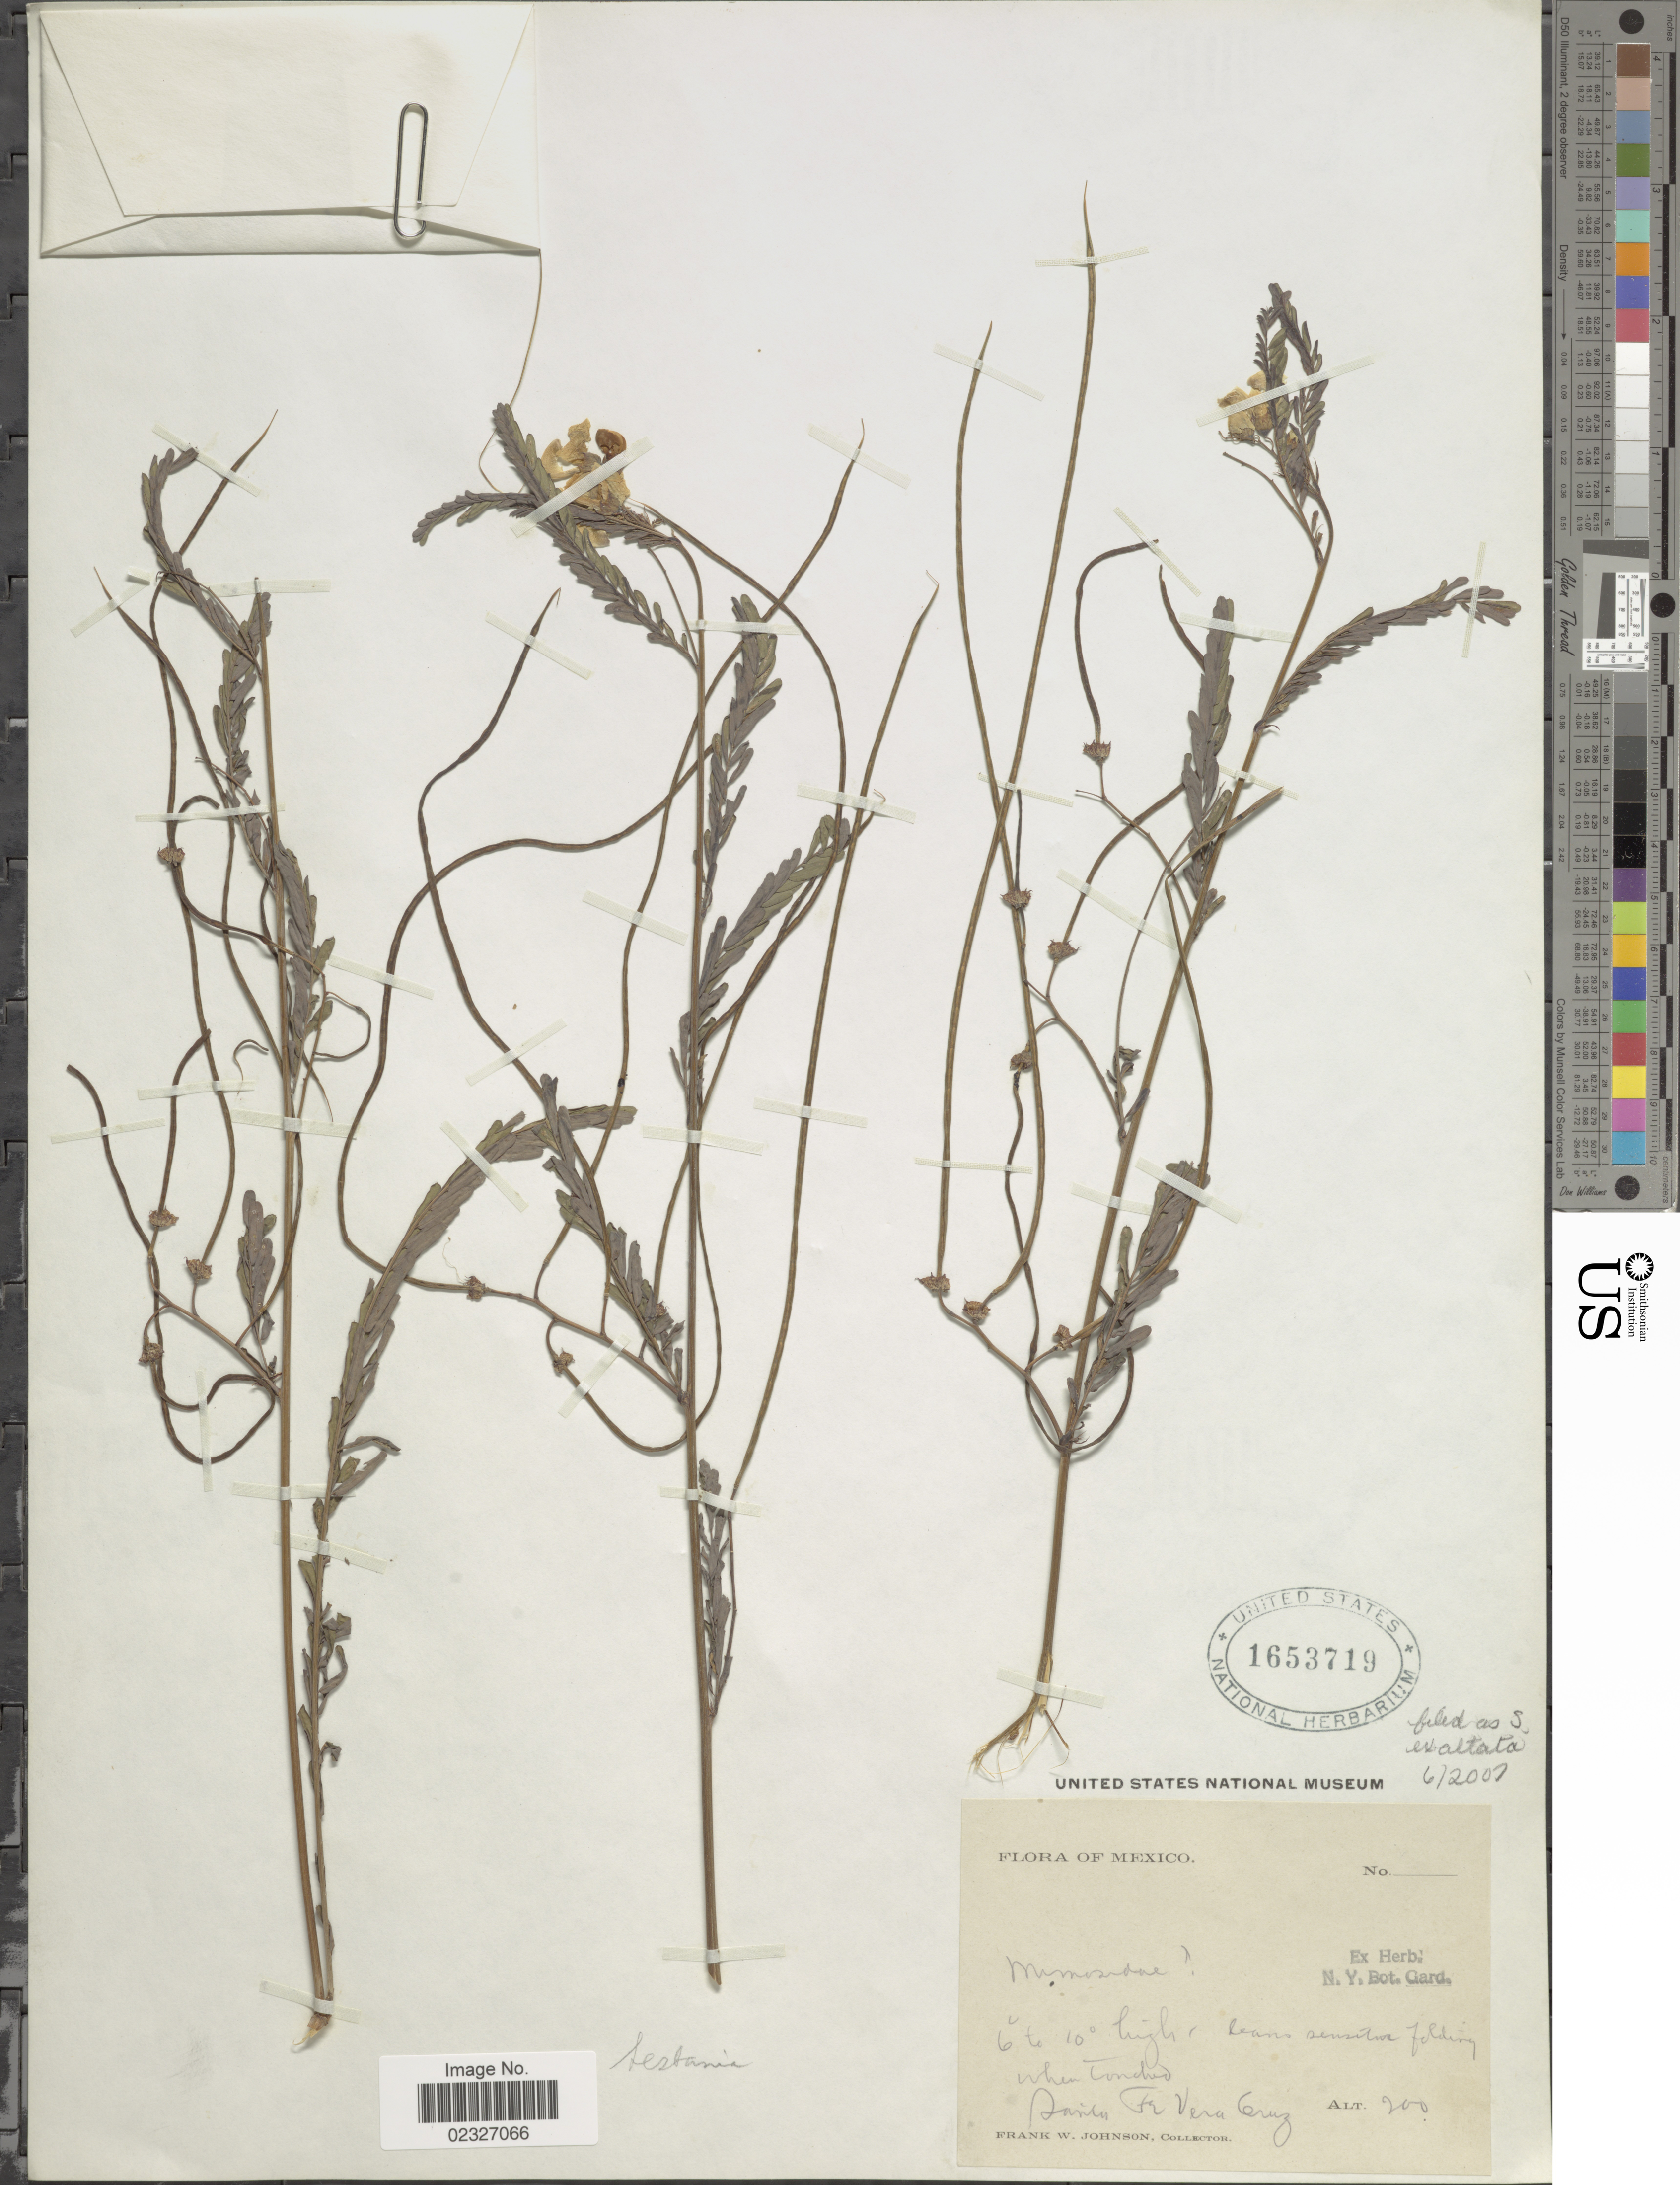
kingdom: Plantae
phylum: Tracheophyta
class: Magnoliopsida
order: Fabales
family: Fabaceae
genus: Sesbania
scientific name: Sesbania exaltata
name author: (Raf.) Cory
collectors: F. W. Johnson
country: Mexico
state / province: Veracruz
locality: Santa Fe, Vera Cruz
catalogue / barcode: US 1653719